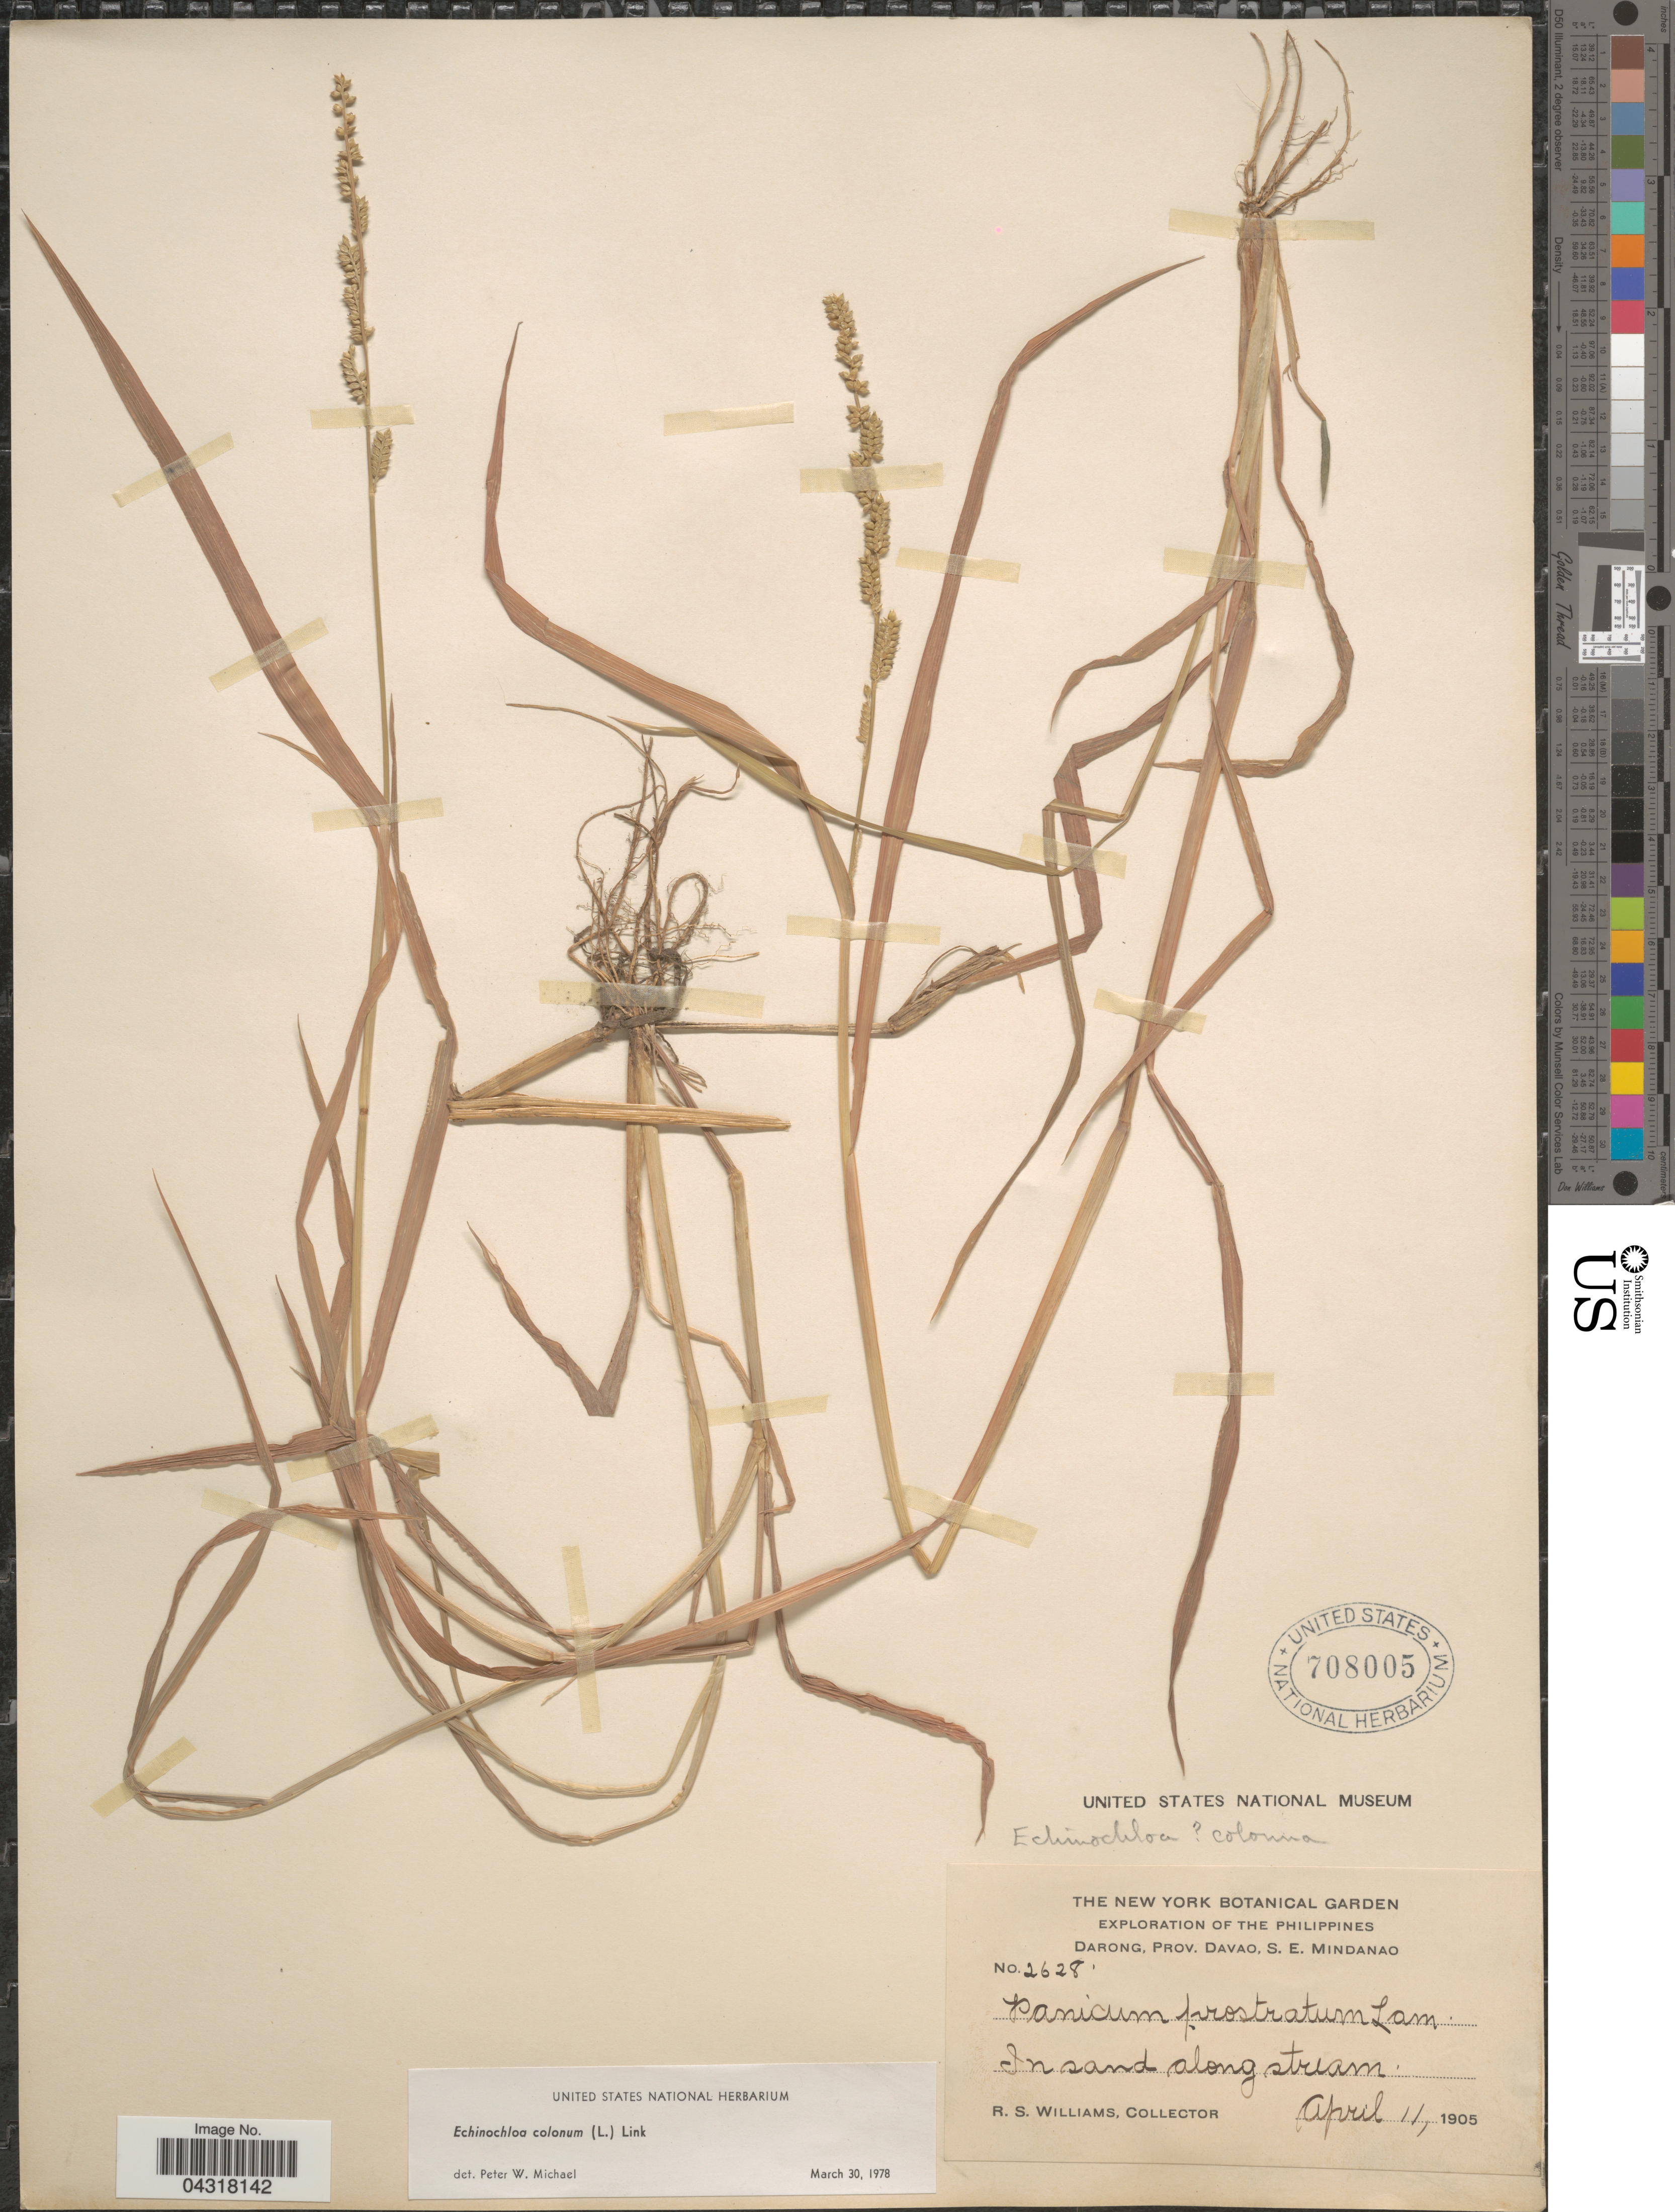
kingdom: Plantae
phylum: Tracheophyta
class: Liliopsida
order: Poales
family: Poaceae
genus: Echinochloa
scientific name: Echinochloa colona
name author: (L.) Link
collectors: R. S. Williams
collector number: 2628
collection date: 1905-04-11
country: Philippines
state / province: Davao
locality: Exploration of the Philippines. Darong, S. E. Mindanao.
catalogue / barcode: US 708005